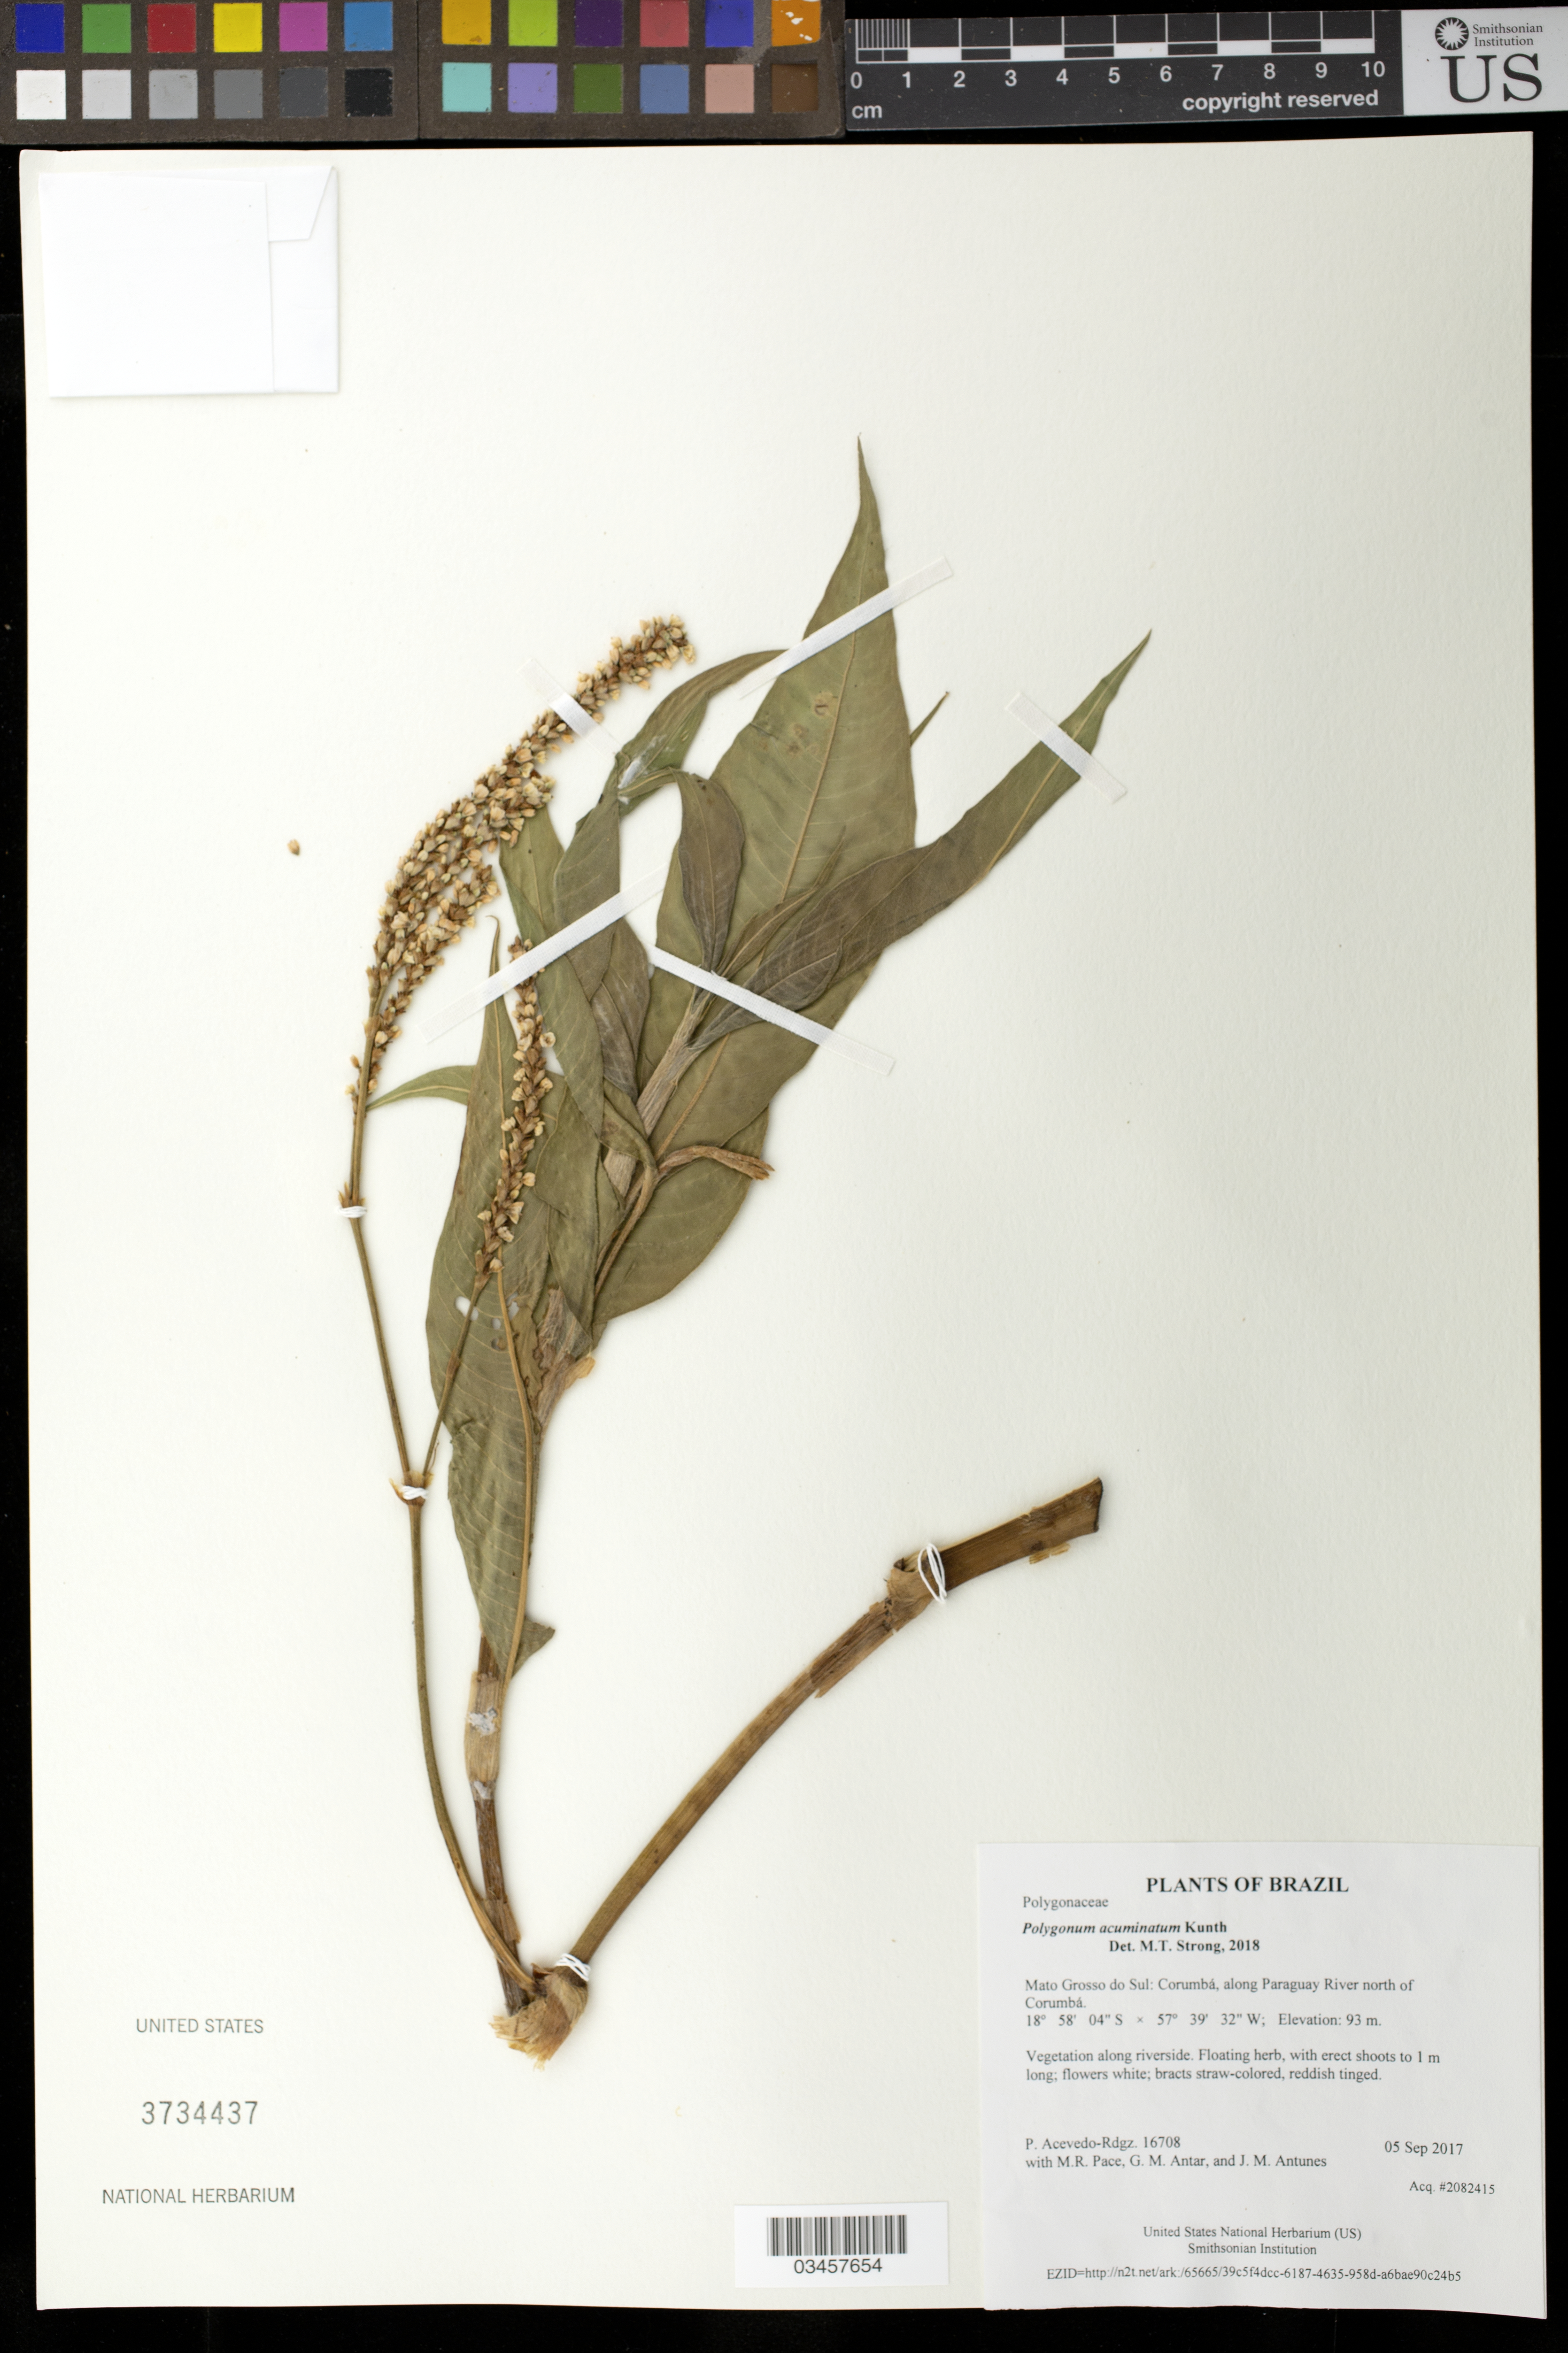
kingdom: Plantae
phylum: Tracheophyta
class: Magnoliopsida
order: Caryophyllales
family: Polygonaceae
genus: Polygonum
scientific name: Polygonum acuminatum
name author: Kunth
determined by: Strong, Mark T., (BOT), Smithsonian Institution - National Museum of Natural History (UNITED STATES)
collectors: P. Acevedo-Rodr., M. R. Pace, G. M. Antar & J. M. Antunes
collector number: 16708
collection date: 2017-09-05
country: Brazil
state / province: Mato Grosso do Sul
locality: Corumbá, along Paraguay River north of Corumbá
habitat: Vegetation along riverside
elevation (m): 93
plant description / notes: US, NY, MO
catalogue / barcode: US 3734437